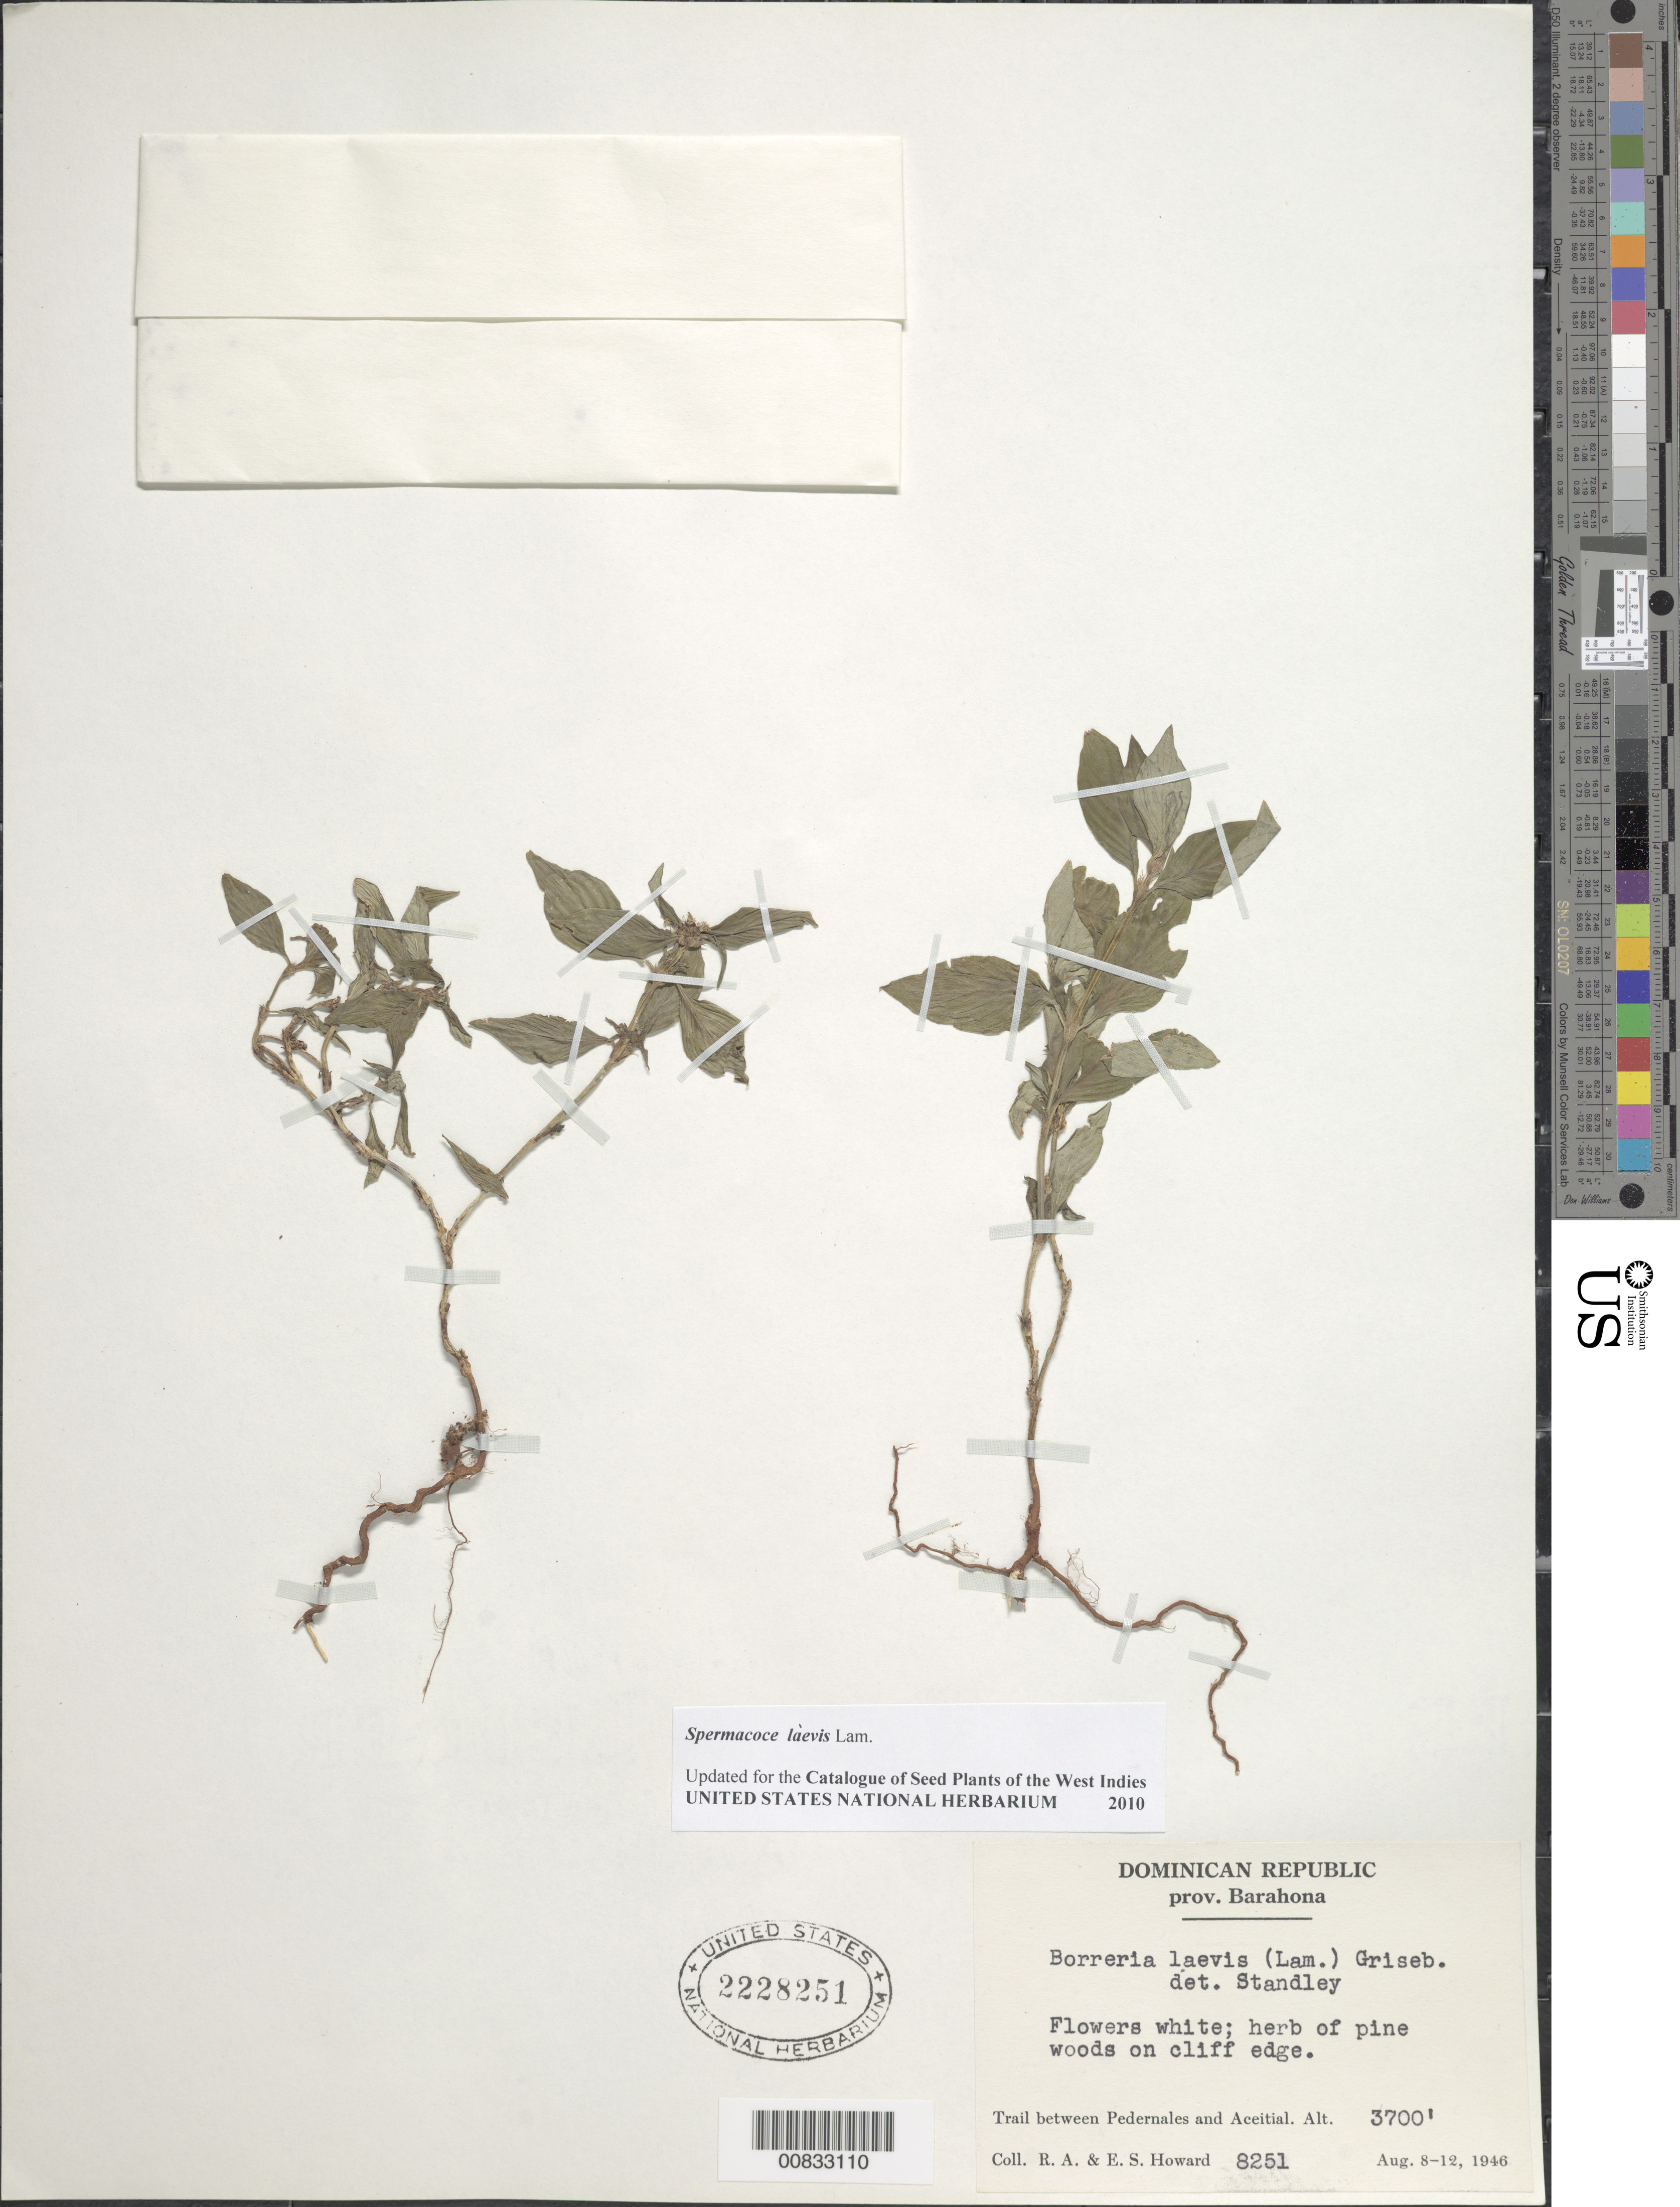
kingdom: Plantae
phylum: Tracheophyta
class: Magnoliopsida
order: Gentianales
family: Rubiaceae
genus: Spermacoce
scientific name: Spermacoce laevis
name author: Lam.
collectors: R. A. Howard & E. S. Howard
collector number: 8251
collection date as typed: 08 Aug 1946 to 12 Aug 1946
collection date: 1946-08-08/1946-08-12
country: Dominican Republic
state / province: Barahona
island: Hispaniola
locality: Trail between Pedernales and Aceitial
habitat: Pine woods on cliff edge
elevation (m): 1128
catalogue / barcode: US 2228251